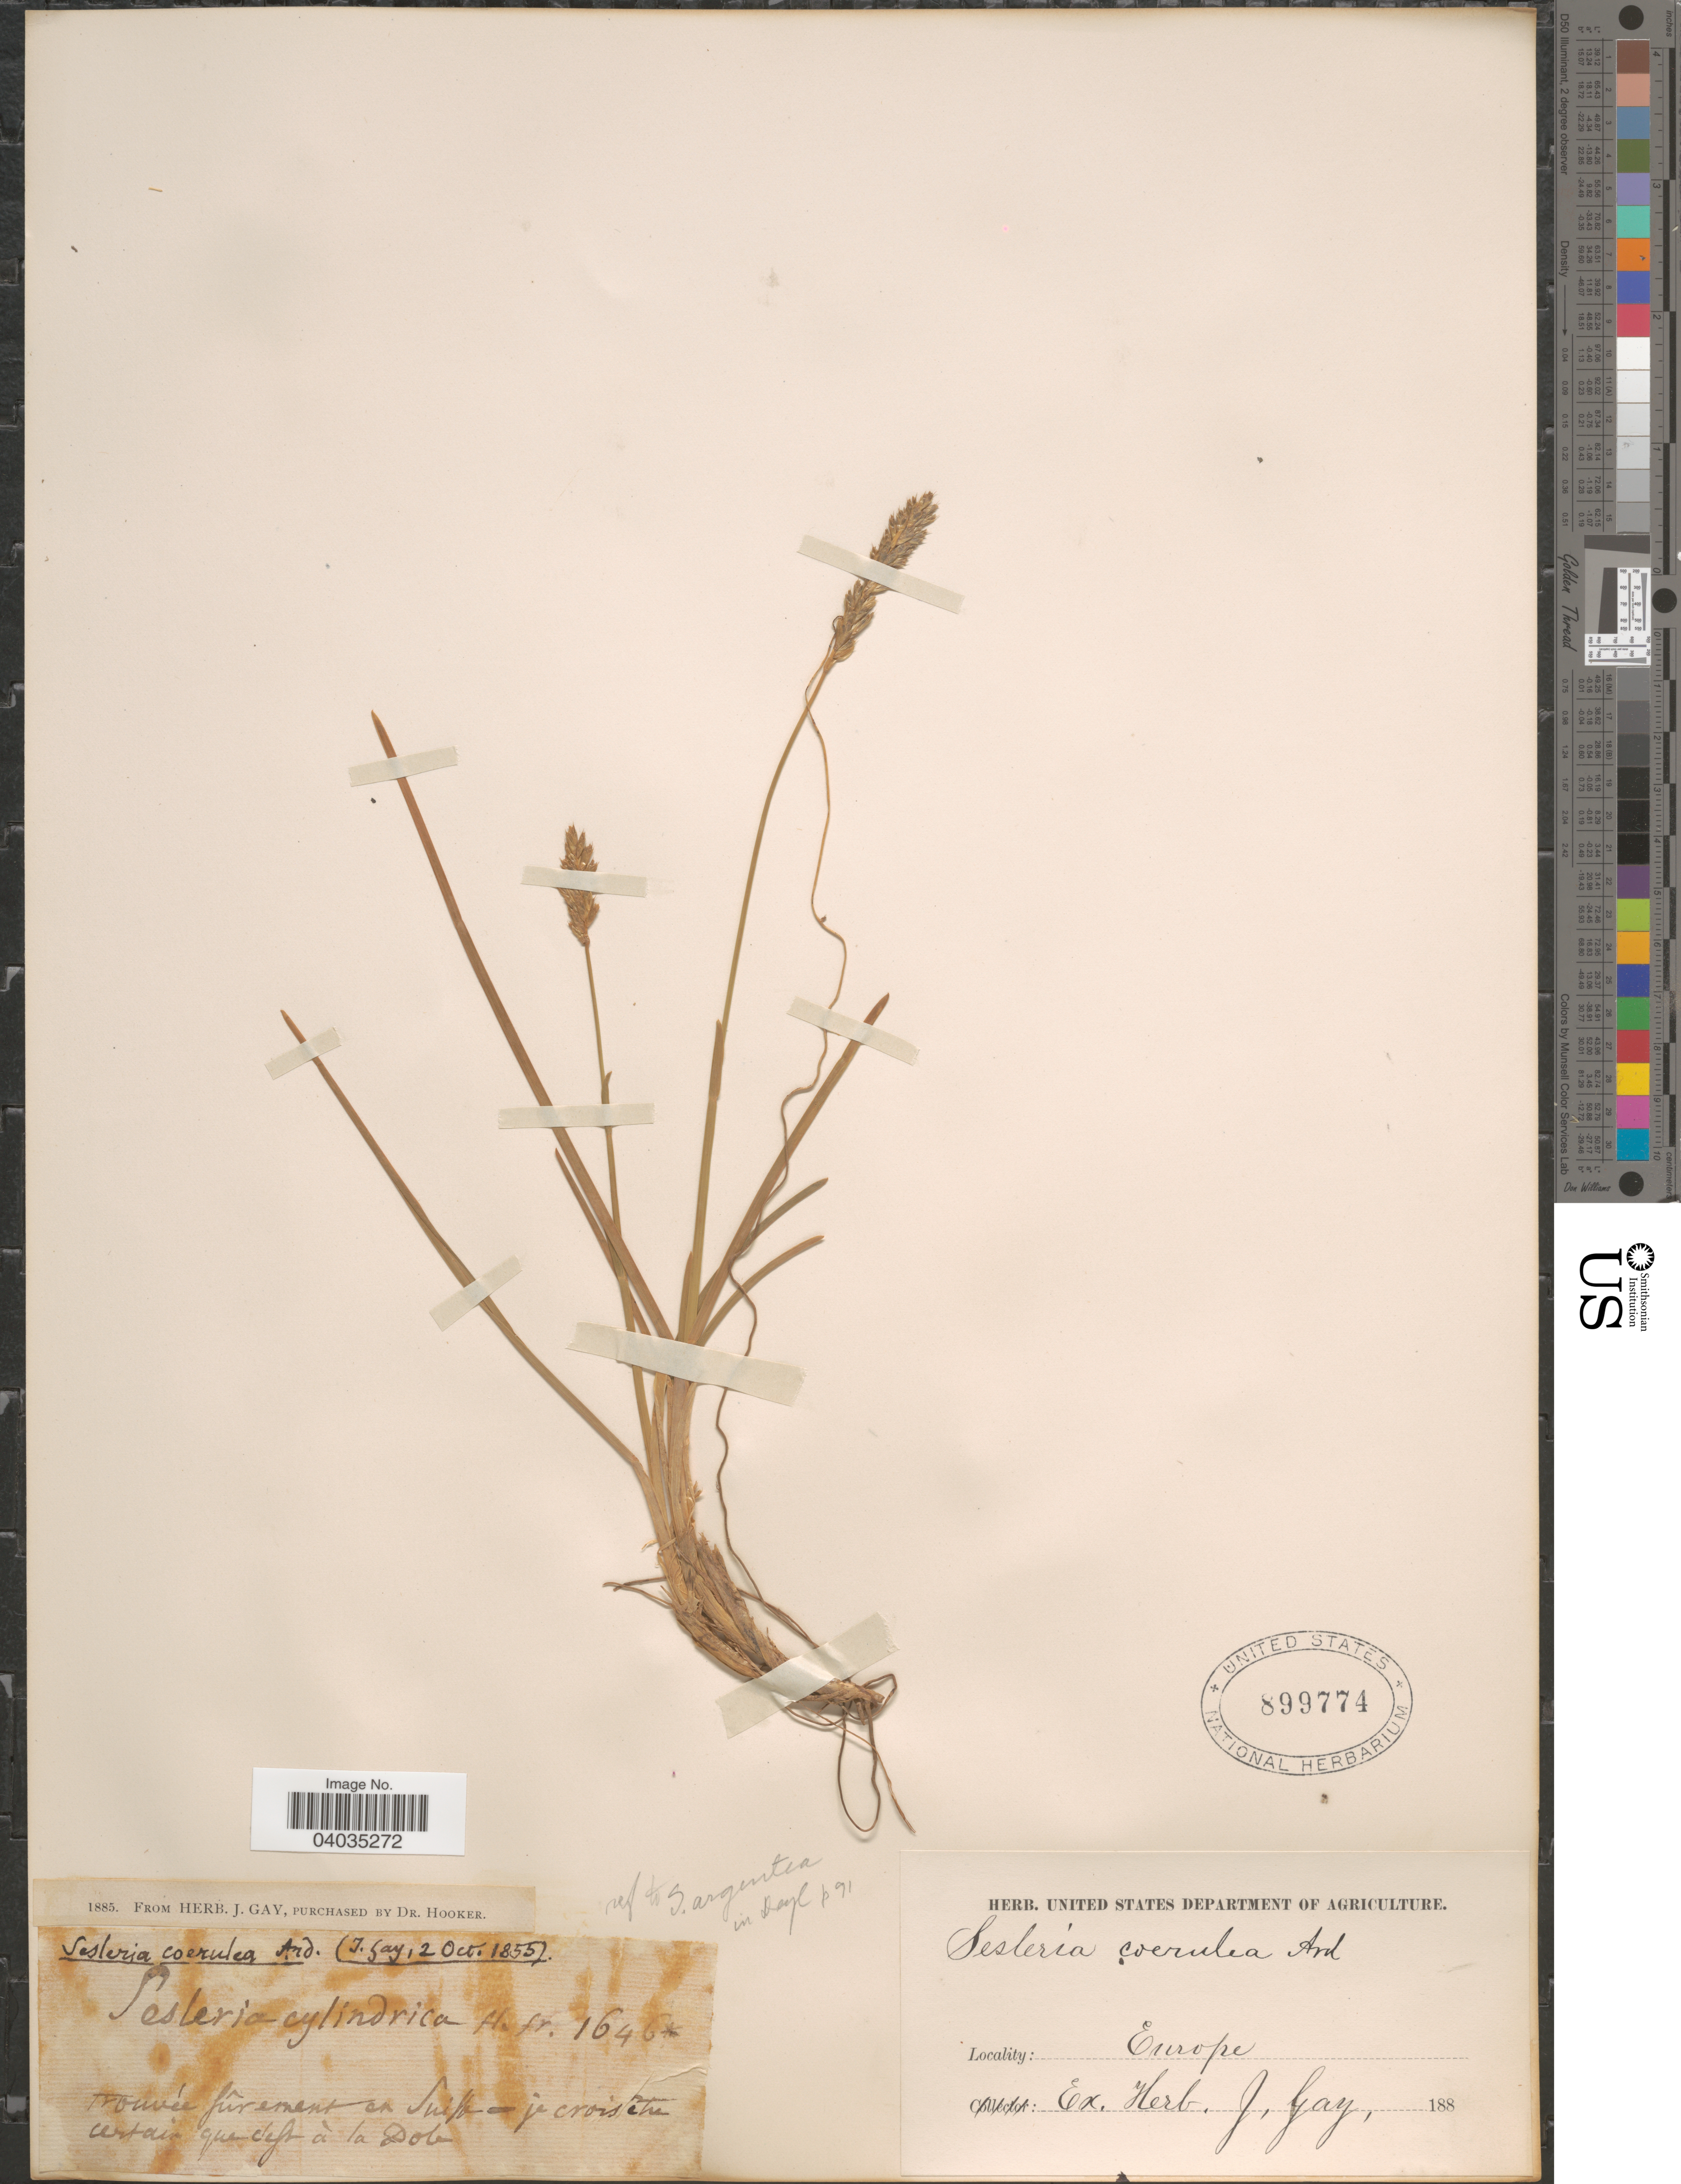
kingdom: Plantae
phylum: Tracheophyta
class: Liliopsida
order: Poales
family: Poaceae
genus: Sesleria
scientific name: Sesleria argentea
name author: (Savi) Savi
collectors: J. Gay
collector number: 1646*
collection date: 1855-10-12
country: Switzerland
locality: Trouvée fûrement am Suisse - je crois être certair que cleft á la Dole. Europe.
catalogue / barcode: US 899774